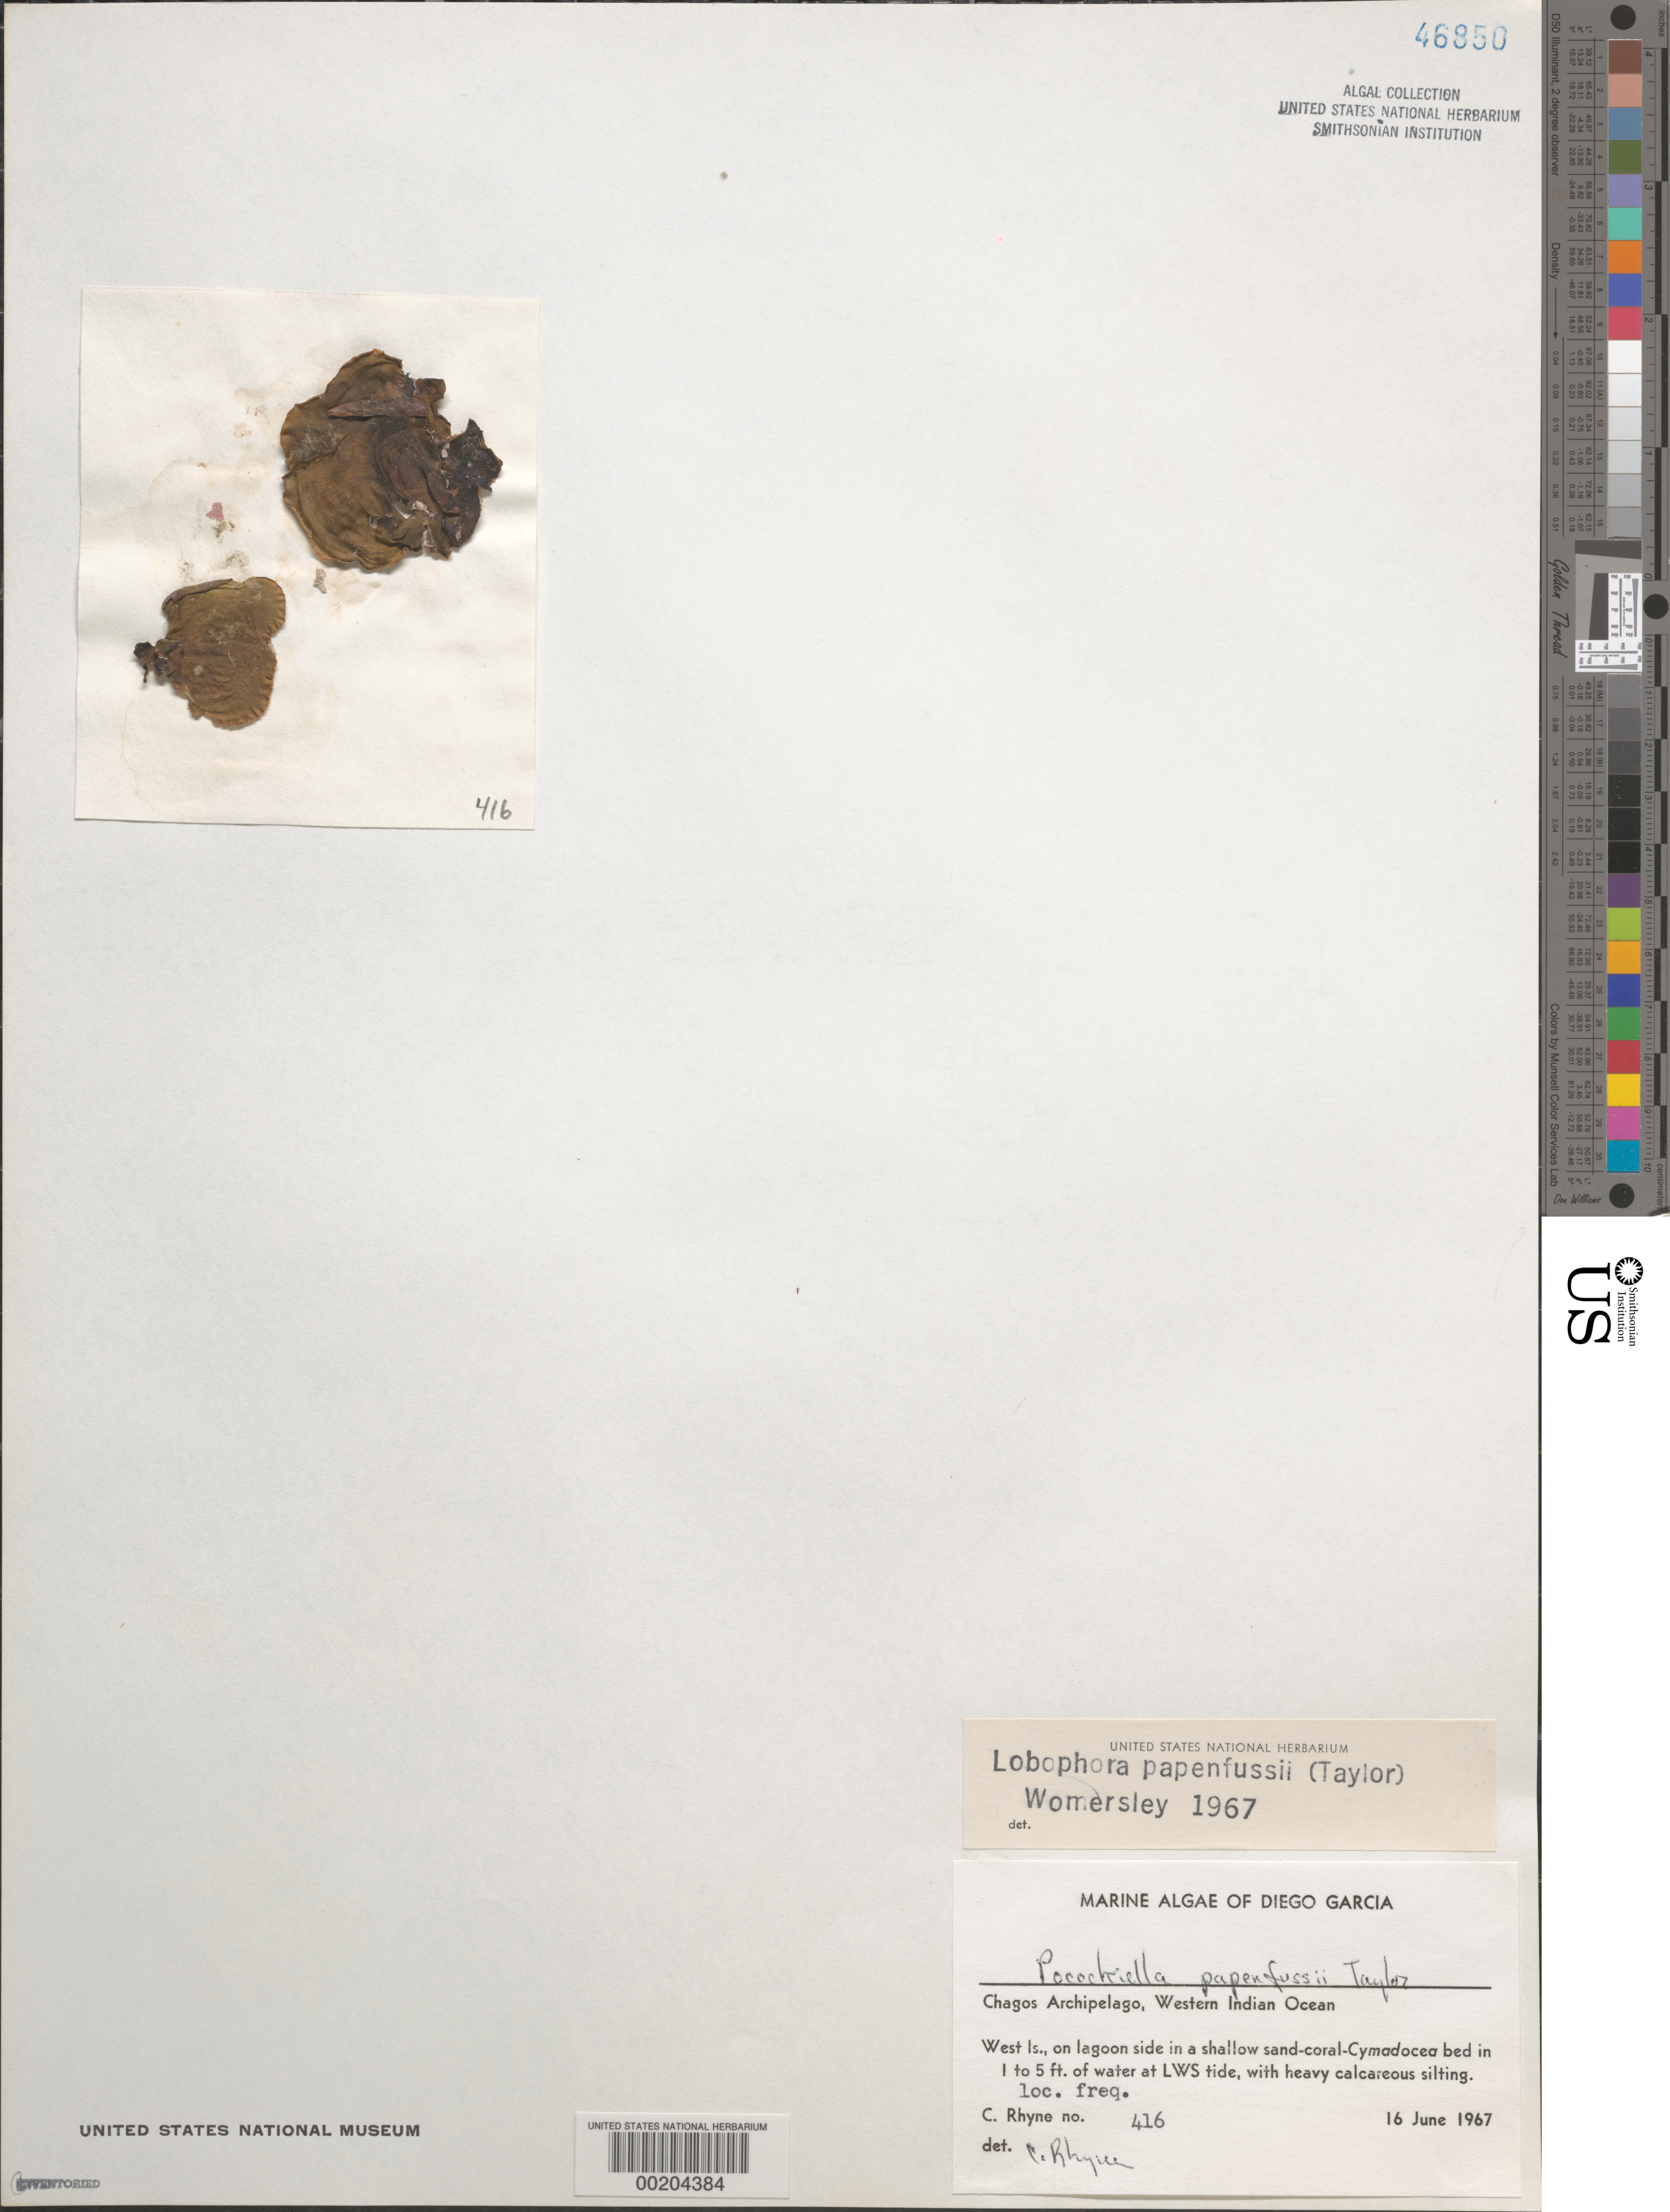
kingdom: Chromista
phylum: Ochrophyta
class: Phaeophyceae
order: Dictyotales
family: Dictyotaceae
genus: Lobophora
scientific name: Lobophora papenfussii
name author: (T. Taylor) Womersley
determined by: Womersley, H. B. S.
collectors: C. Rhyne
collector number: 416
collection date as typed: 16 Jun 1967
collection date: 1967-06-16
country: British Indian Ocean Territory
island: Diego Garcia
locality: West Island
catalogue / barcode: US 46850